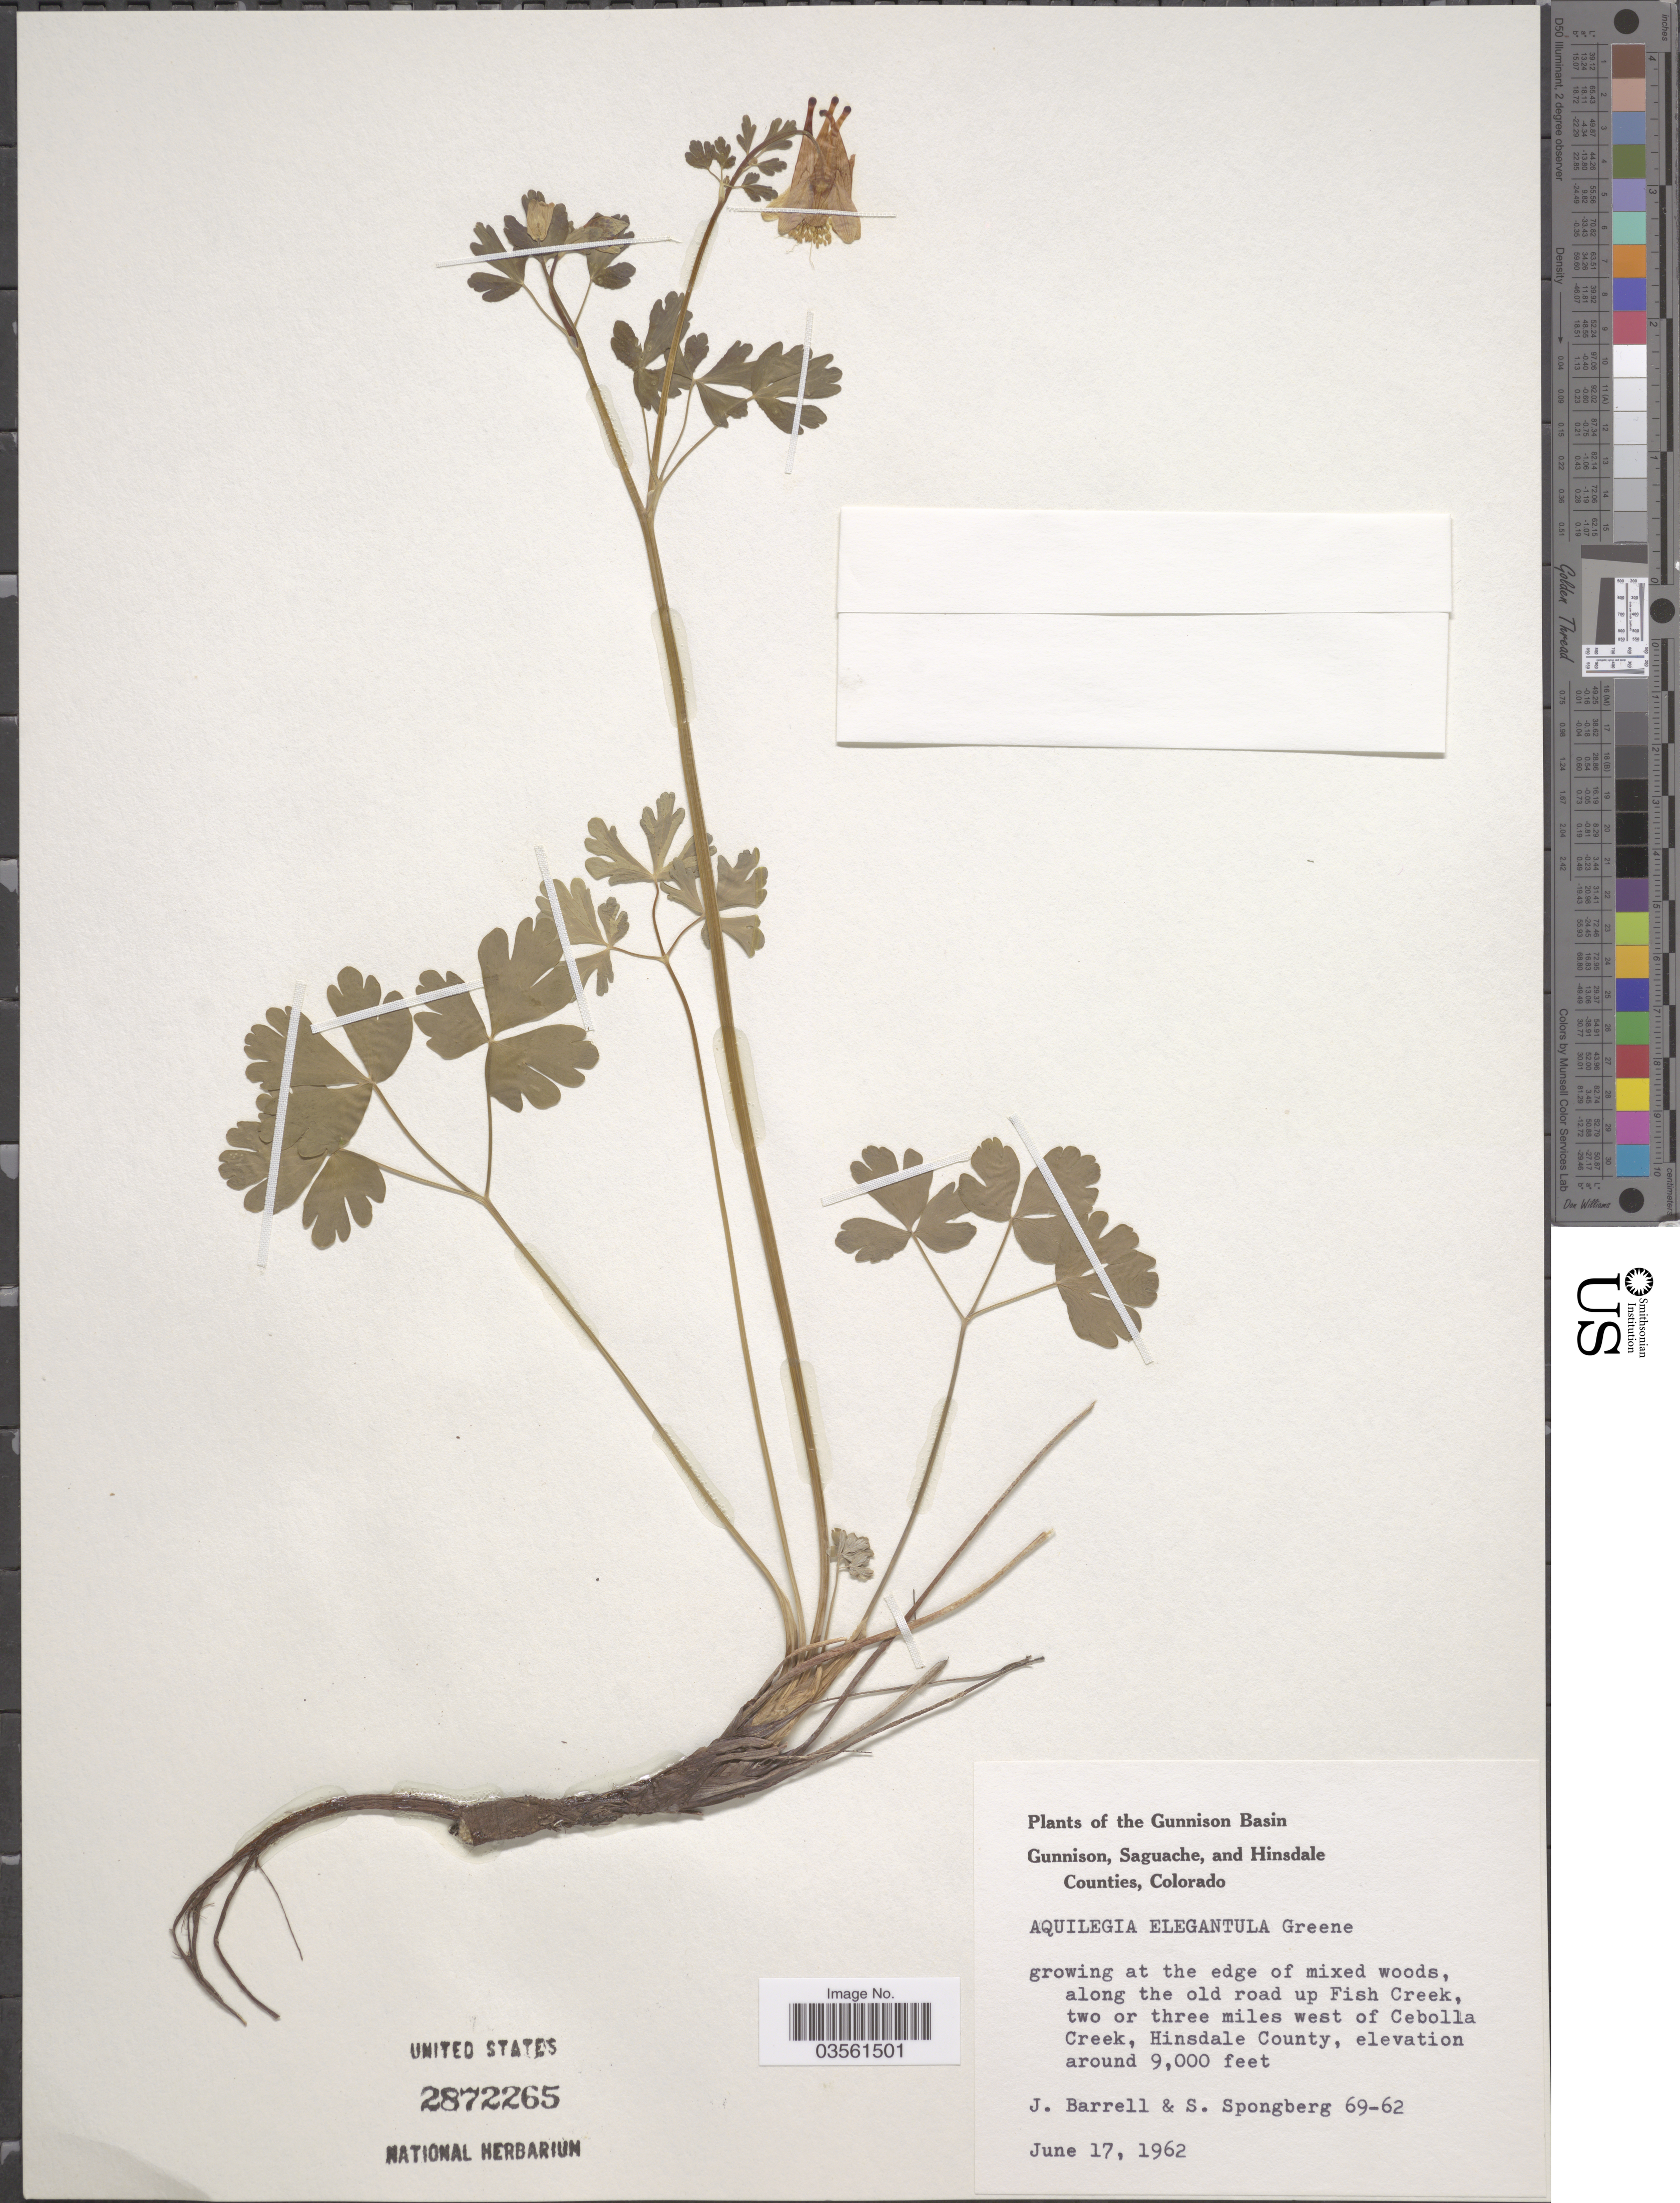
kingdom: Plantae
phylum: Tracheophyta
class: Magnoliopsida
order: Ranunculales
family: Ranunculaceae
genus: Aquilegia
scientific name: Aquilegia elegantula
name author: Greene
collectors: J. Barrell & S. A.Spongberg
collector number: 69-62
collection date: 1962-06-17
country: United States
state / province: Colorado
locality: The Gunnison Basin. Along the old road up Fish Creek, two or three miles west of Cebolla Creek, Hinsdale County.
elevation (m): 2743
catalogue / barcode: US 2872265